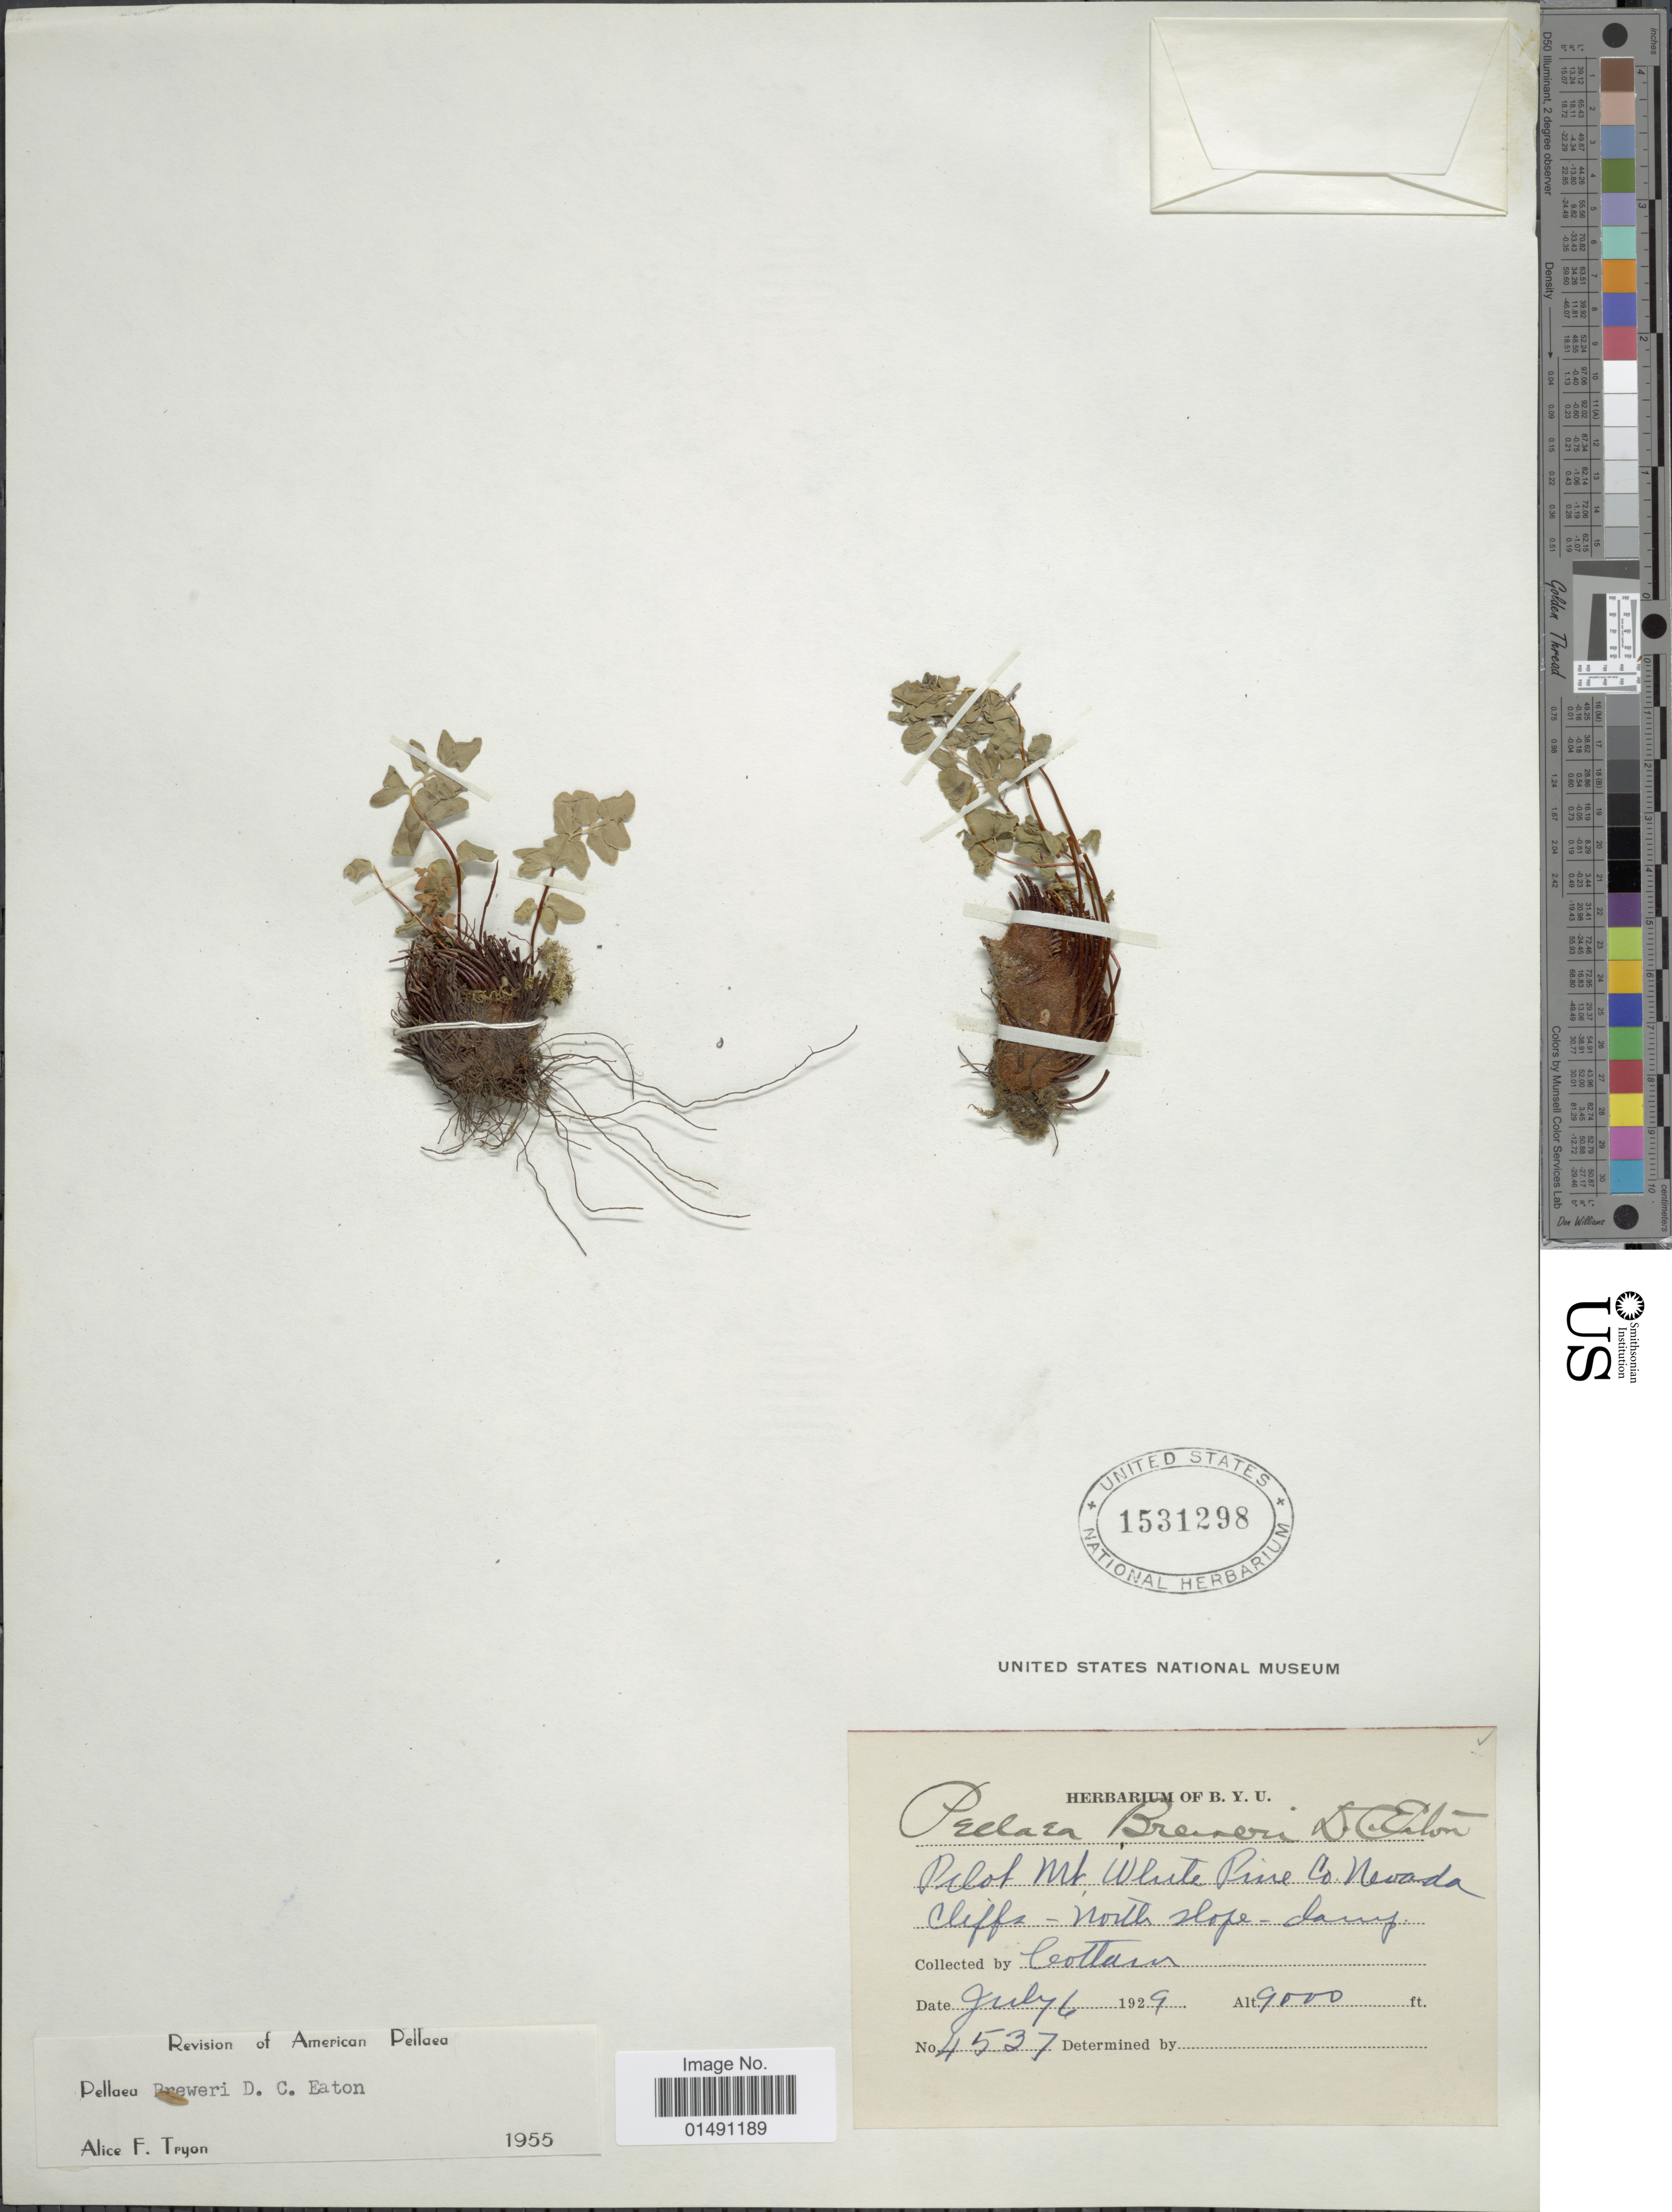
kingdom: Plantae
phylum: Tracheophyta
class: Polypodiopsida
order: Polypodiales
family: Pteridaceae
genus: Pellaea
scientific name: Pellaea breweri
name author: D.C. Eaton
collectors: Cottam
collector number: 4537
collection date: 1929-07-06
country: United States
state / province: Nevada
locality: Pilot Mt White Pine Co. nevada Cliffs-north slope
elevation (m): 2743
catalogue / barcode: US 1531298